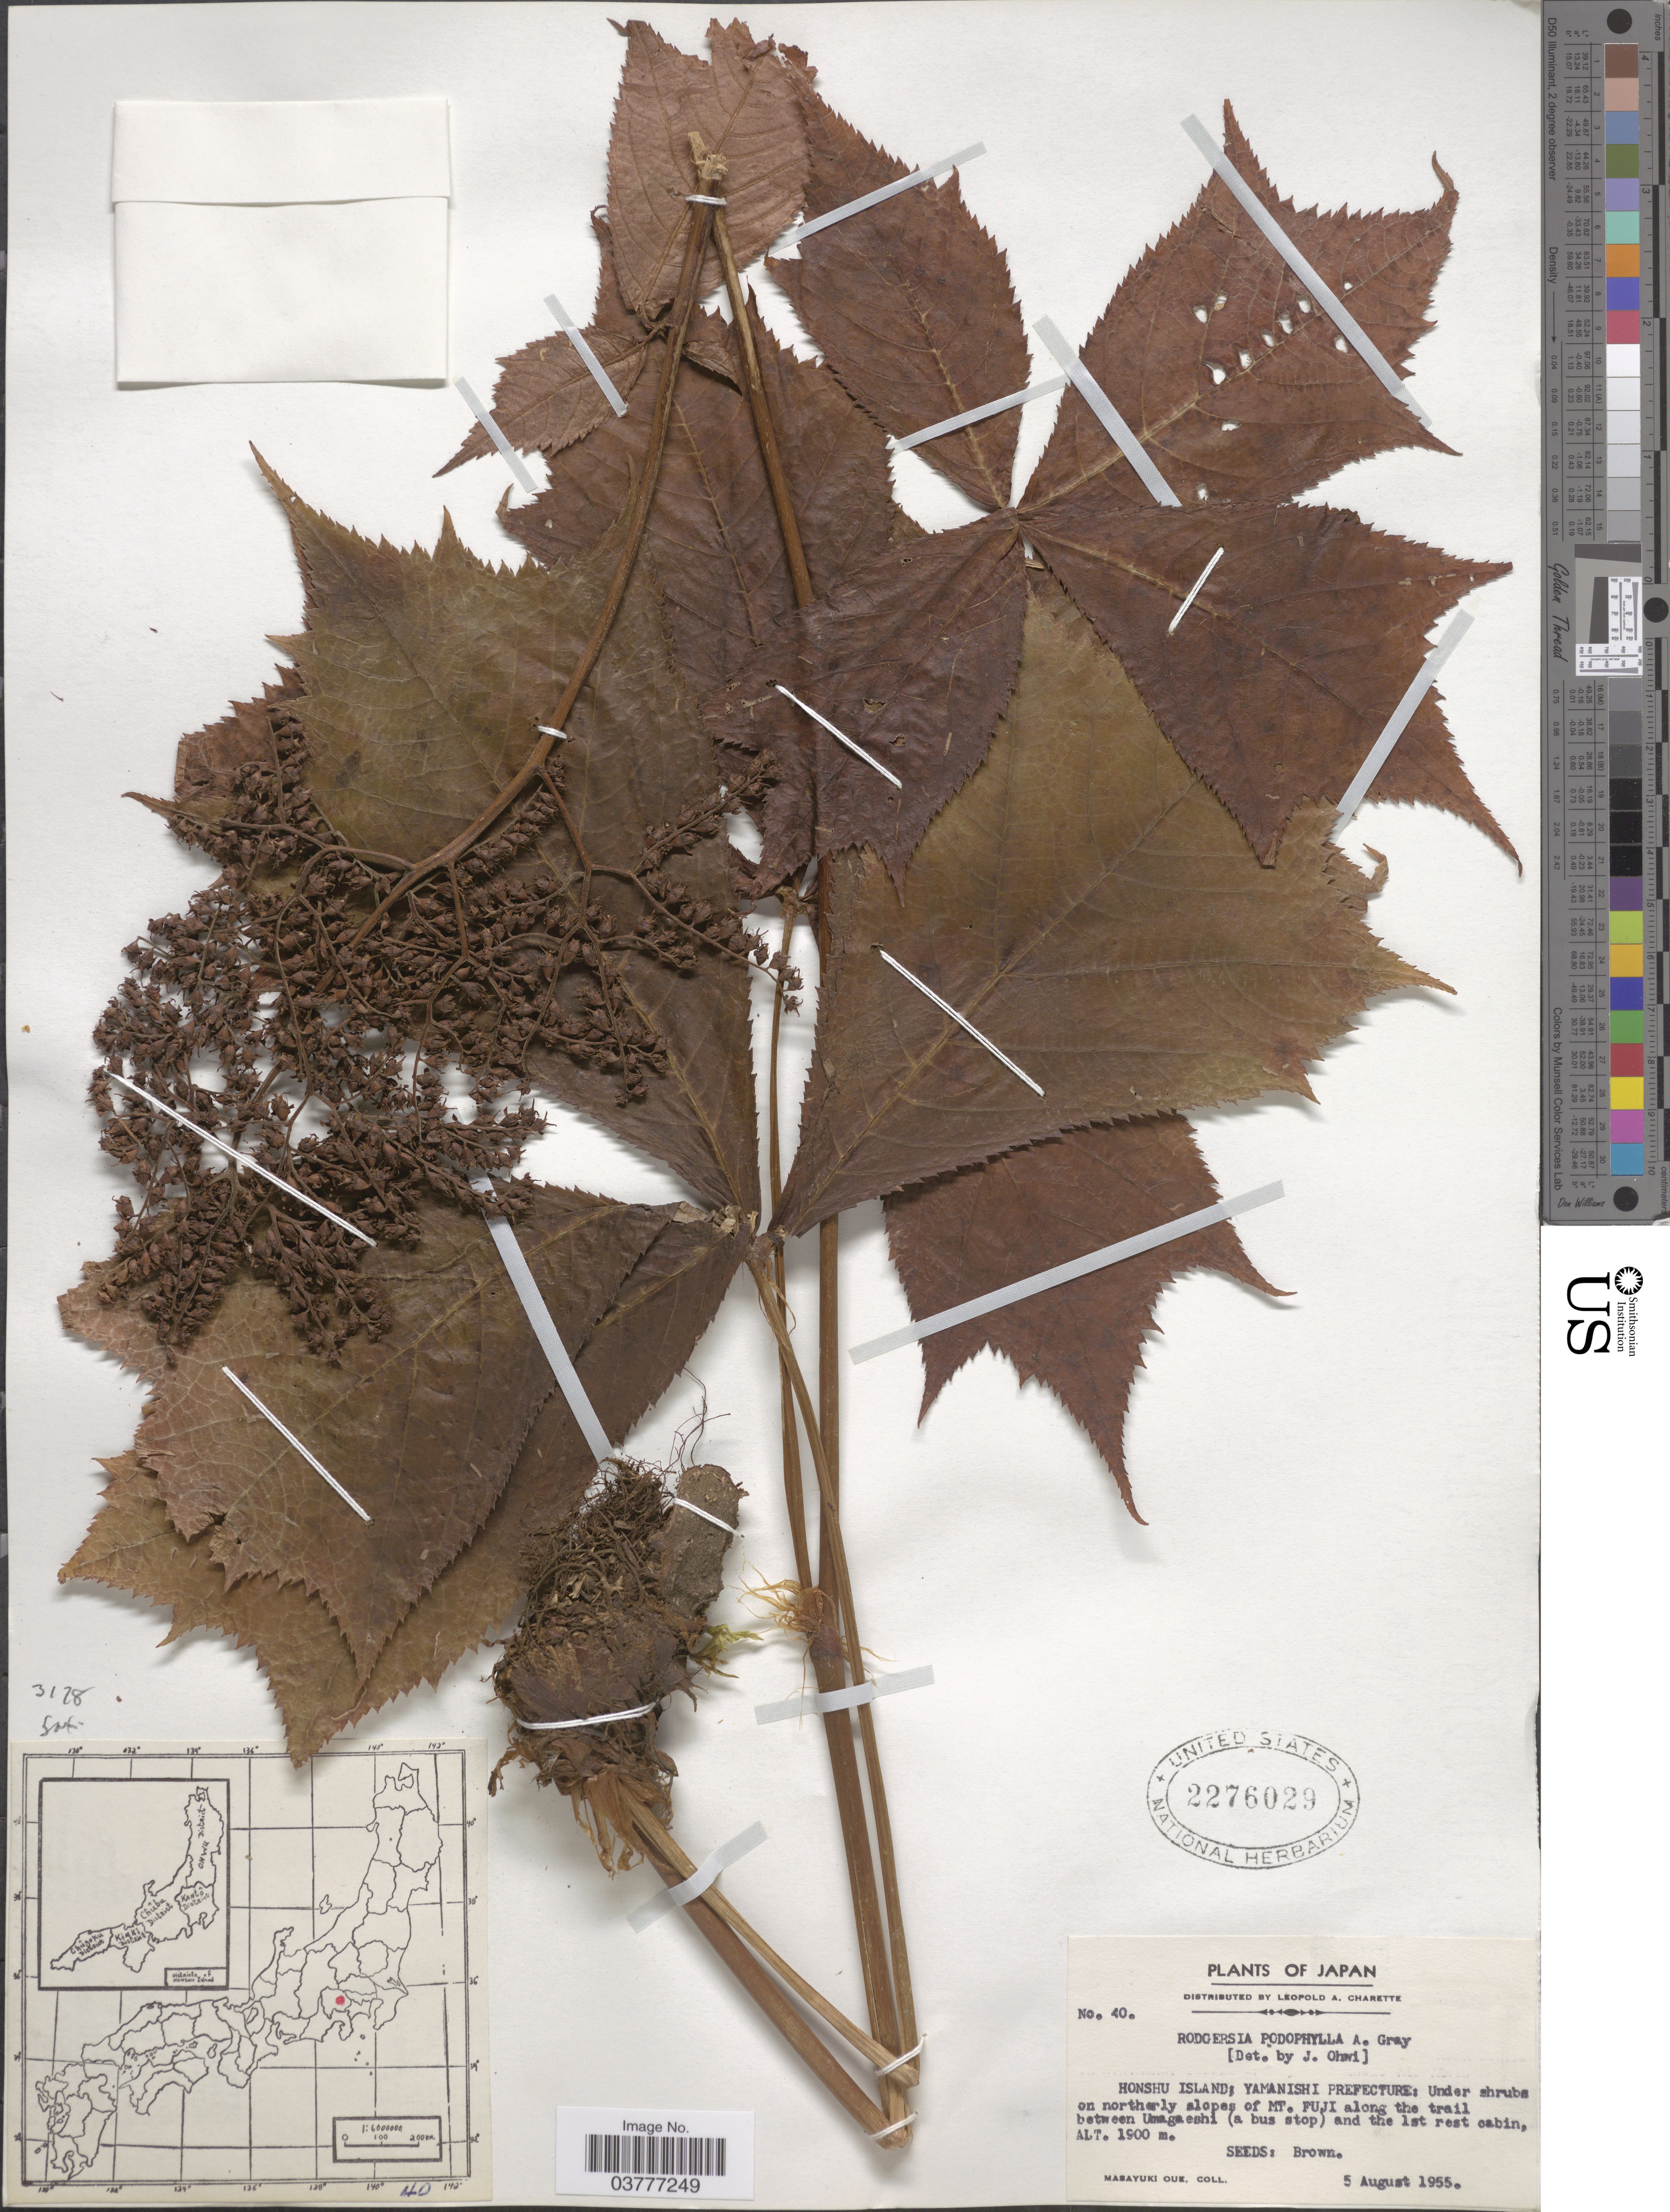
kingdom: Plantae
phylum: Tracheophyta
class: Magnoliopsida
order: Saxifragales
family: Saxifragaceae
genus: Rodgersia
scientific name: Rodgersia podophylla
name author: A. Gray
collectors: M. Oue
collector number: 40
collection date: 1955-08-05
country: Japan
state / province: Yamanasi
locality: Honshu Island: Yamanishi Prefecture: Under shrubs on northerly slopes of Mt. Fuji along the trail between Umagaeshi (a bus stop) and the 1st rest cabin.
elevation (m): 1900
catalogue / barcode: US 2276029